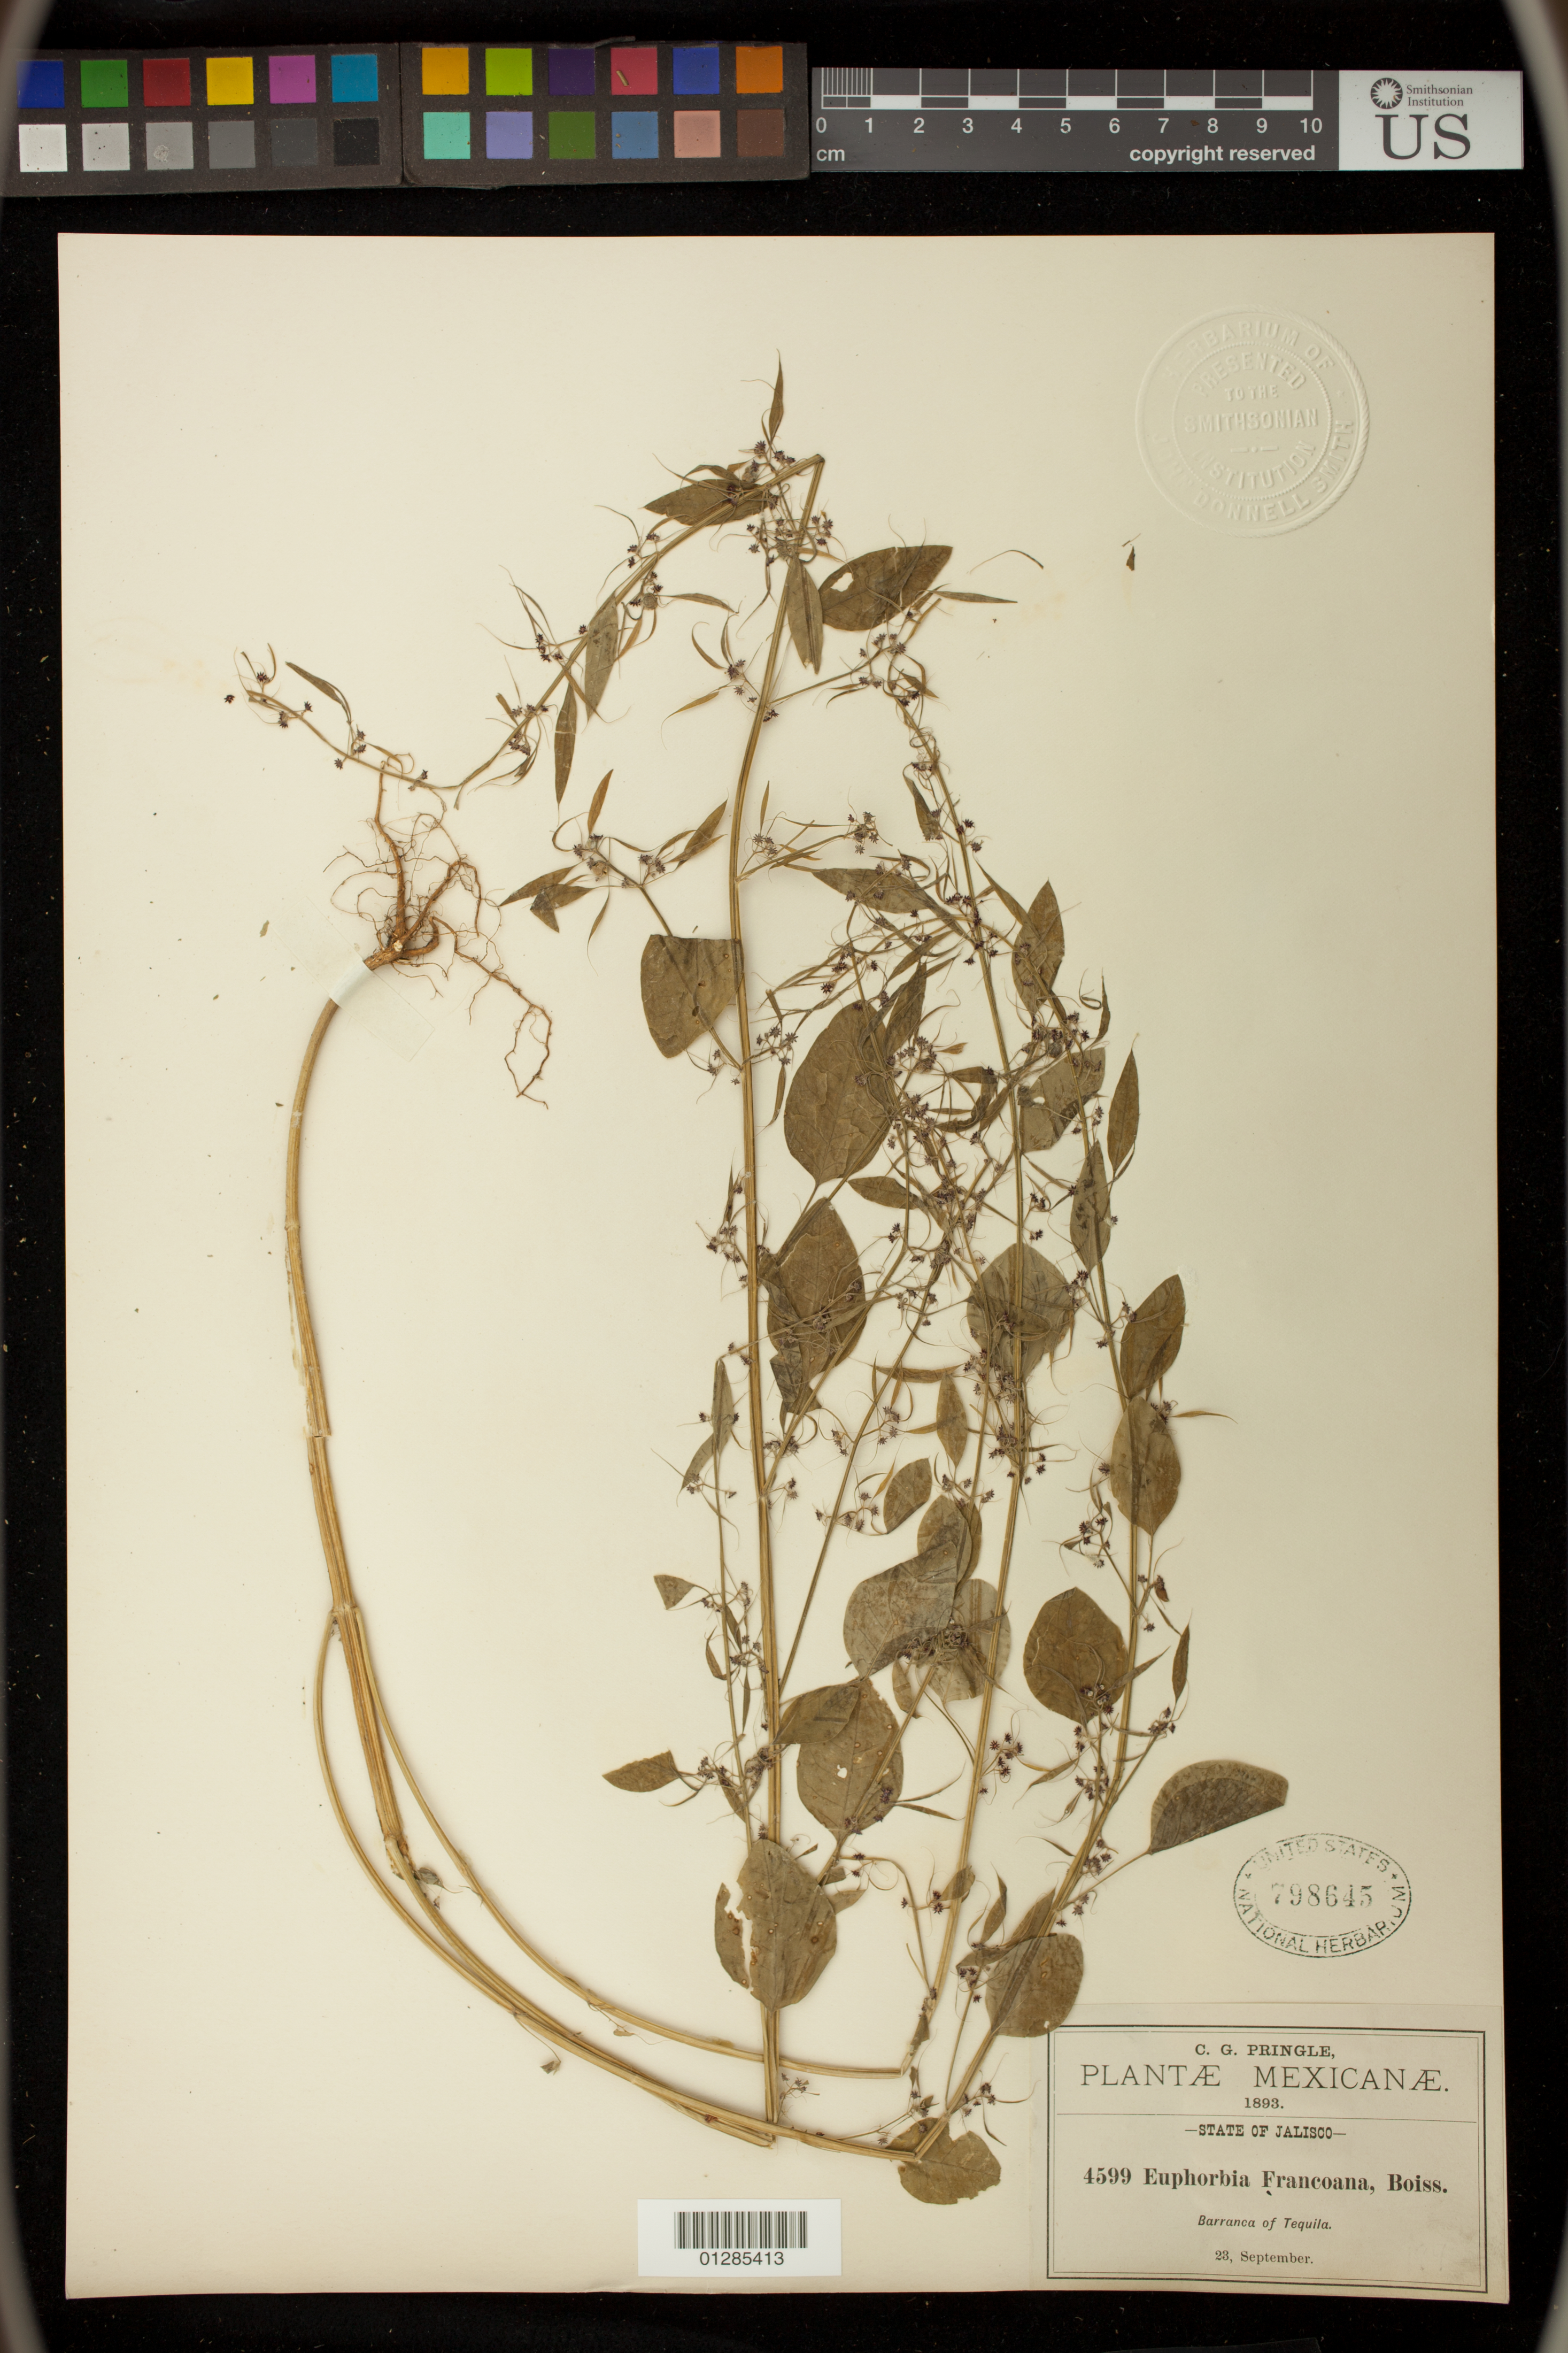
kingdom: Plantae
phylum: Tracheophyta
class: Magnoliopsida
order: Malpighiales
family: Euphorbiaceae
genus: Euphorbia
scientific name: Euphorbia francoana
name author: Boiss.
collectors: C. G. Pringle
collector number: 4599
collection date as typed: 23 Sep 1893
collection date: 1893-09-23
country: Mexico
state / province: Jalisco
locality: Barranca of Tequila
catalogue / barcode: US 798645